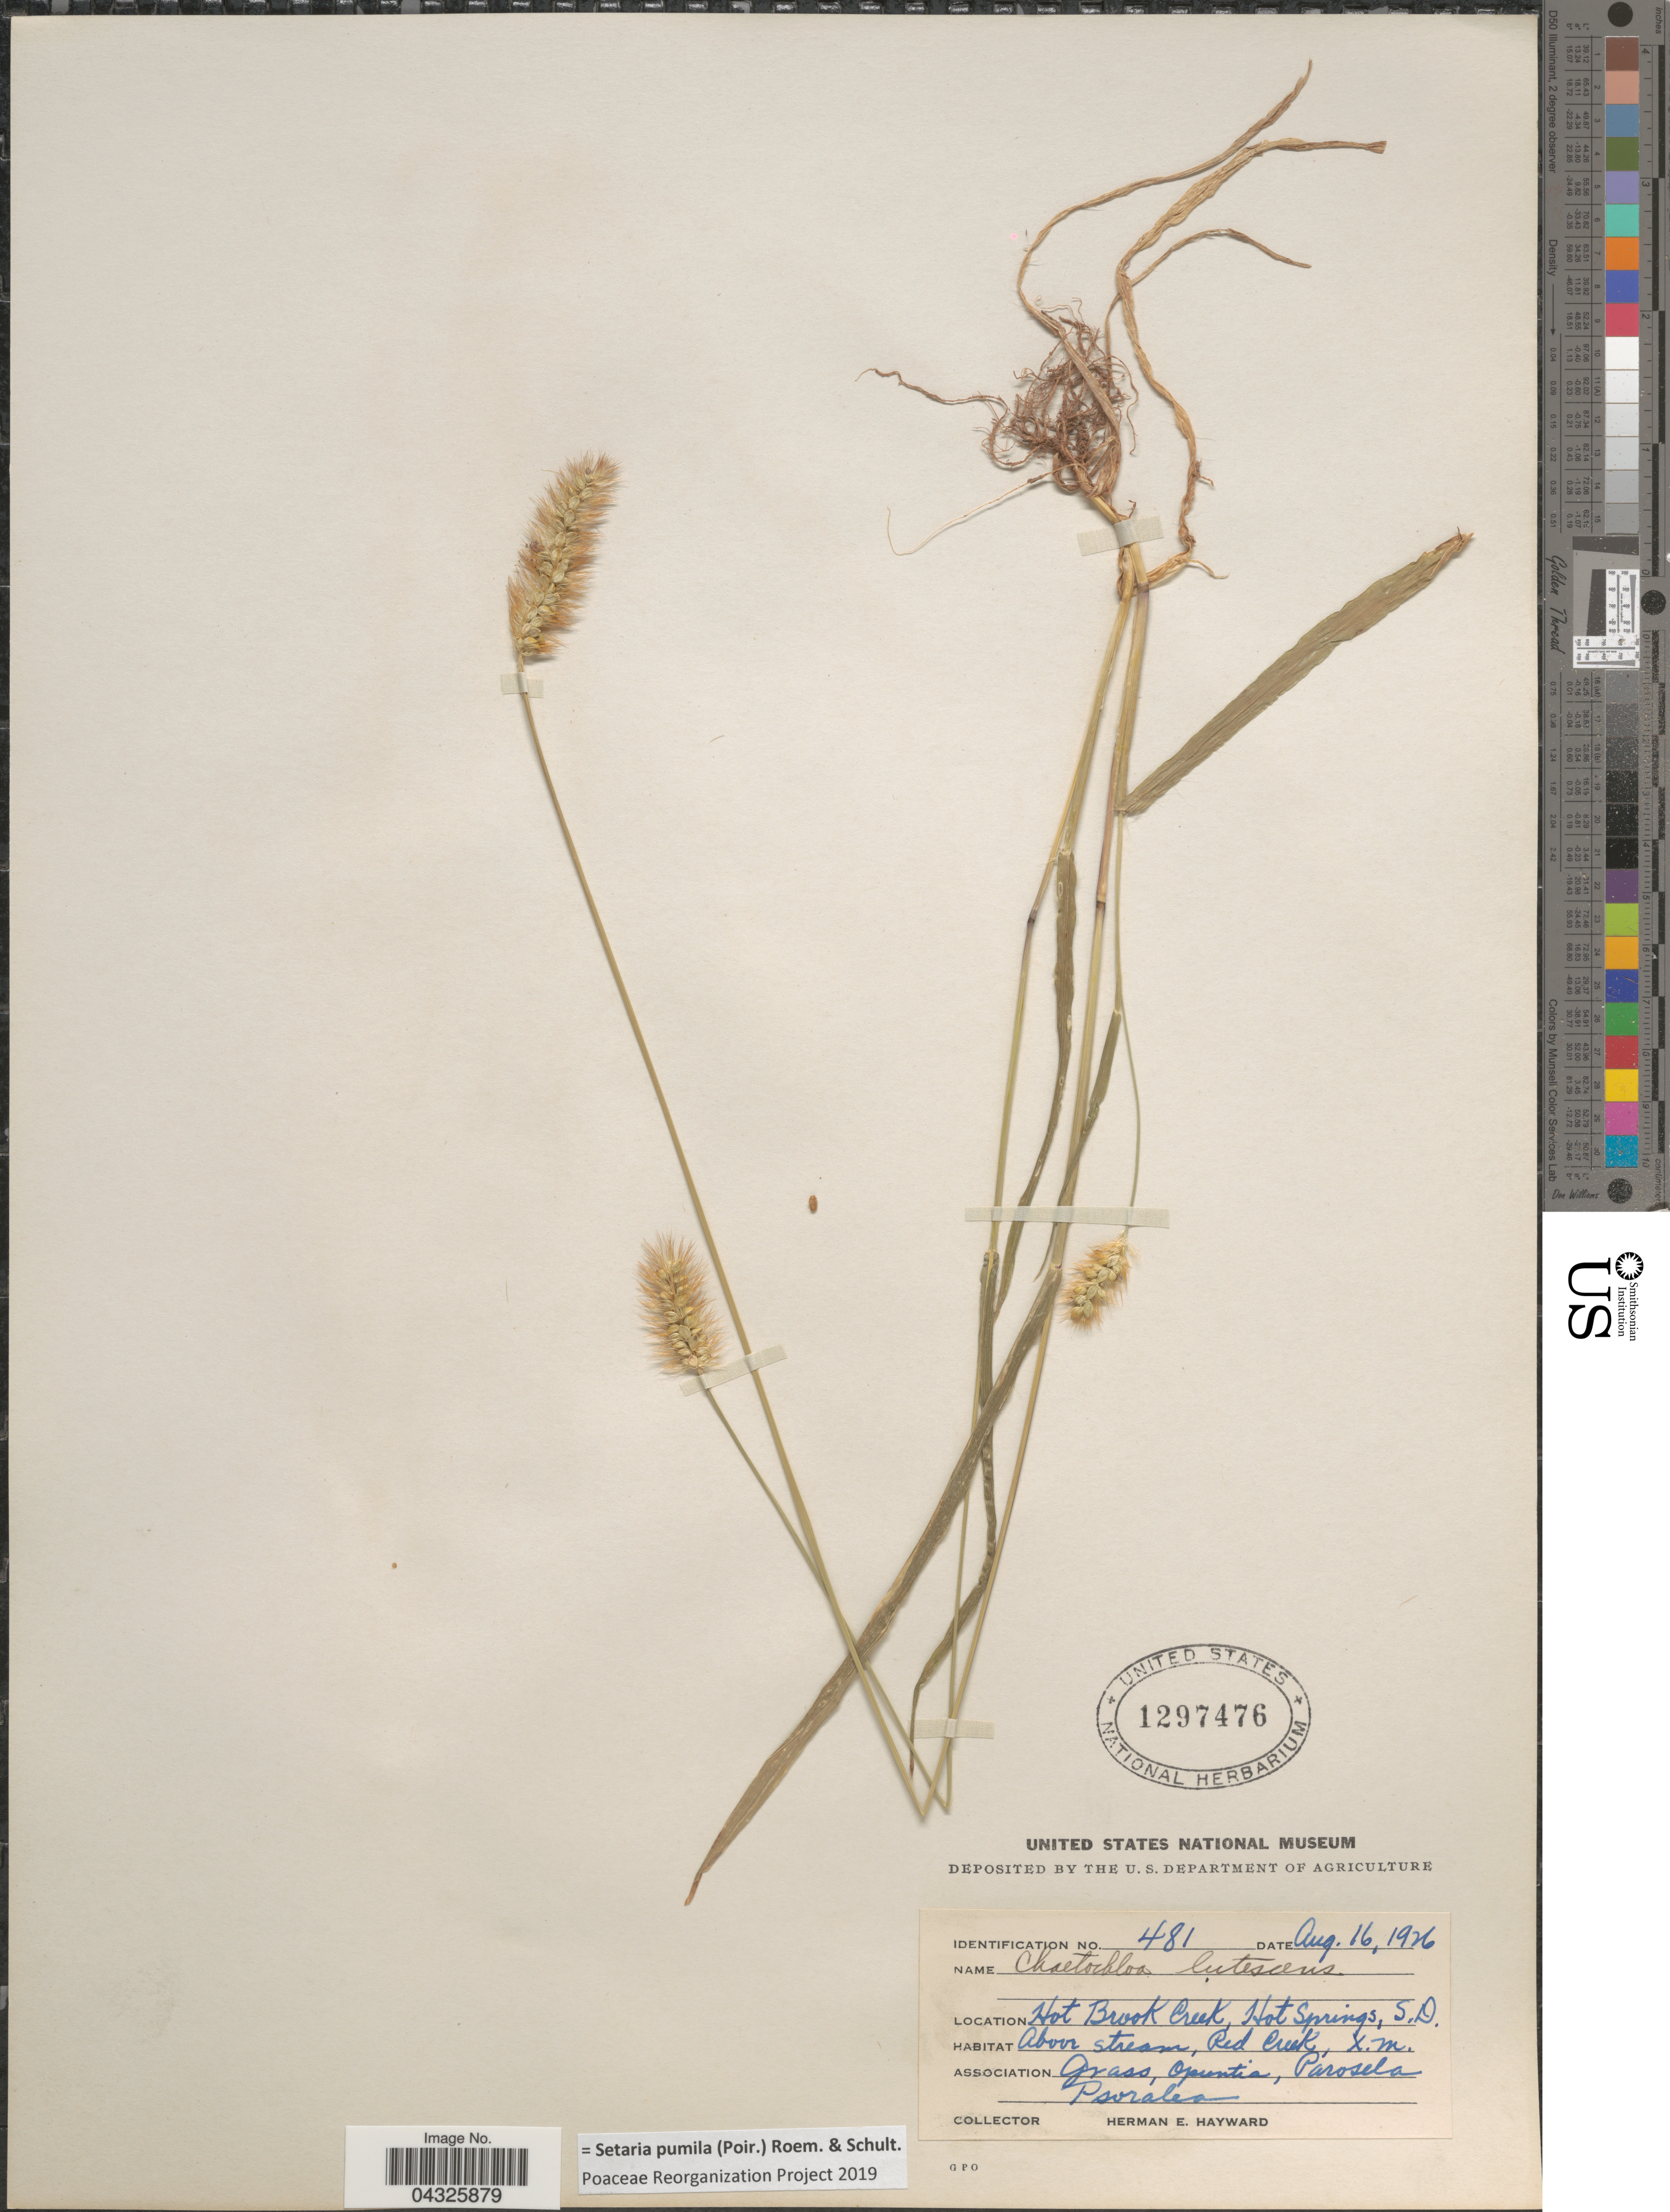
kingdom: Plantae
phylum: Tracheophyta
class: Liliopsida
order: Poales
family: Poaceae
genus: Setaria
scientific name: Setaria pumila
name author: (Poir.) Roem. & Schult.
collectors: H. Hayward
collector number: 481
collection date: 1926-08-16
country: United States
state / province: South Dakota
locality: Hot Brook Creek, Hot Springs. Above stream, Red Creek, X. M.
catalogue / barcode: US 1297476